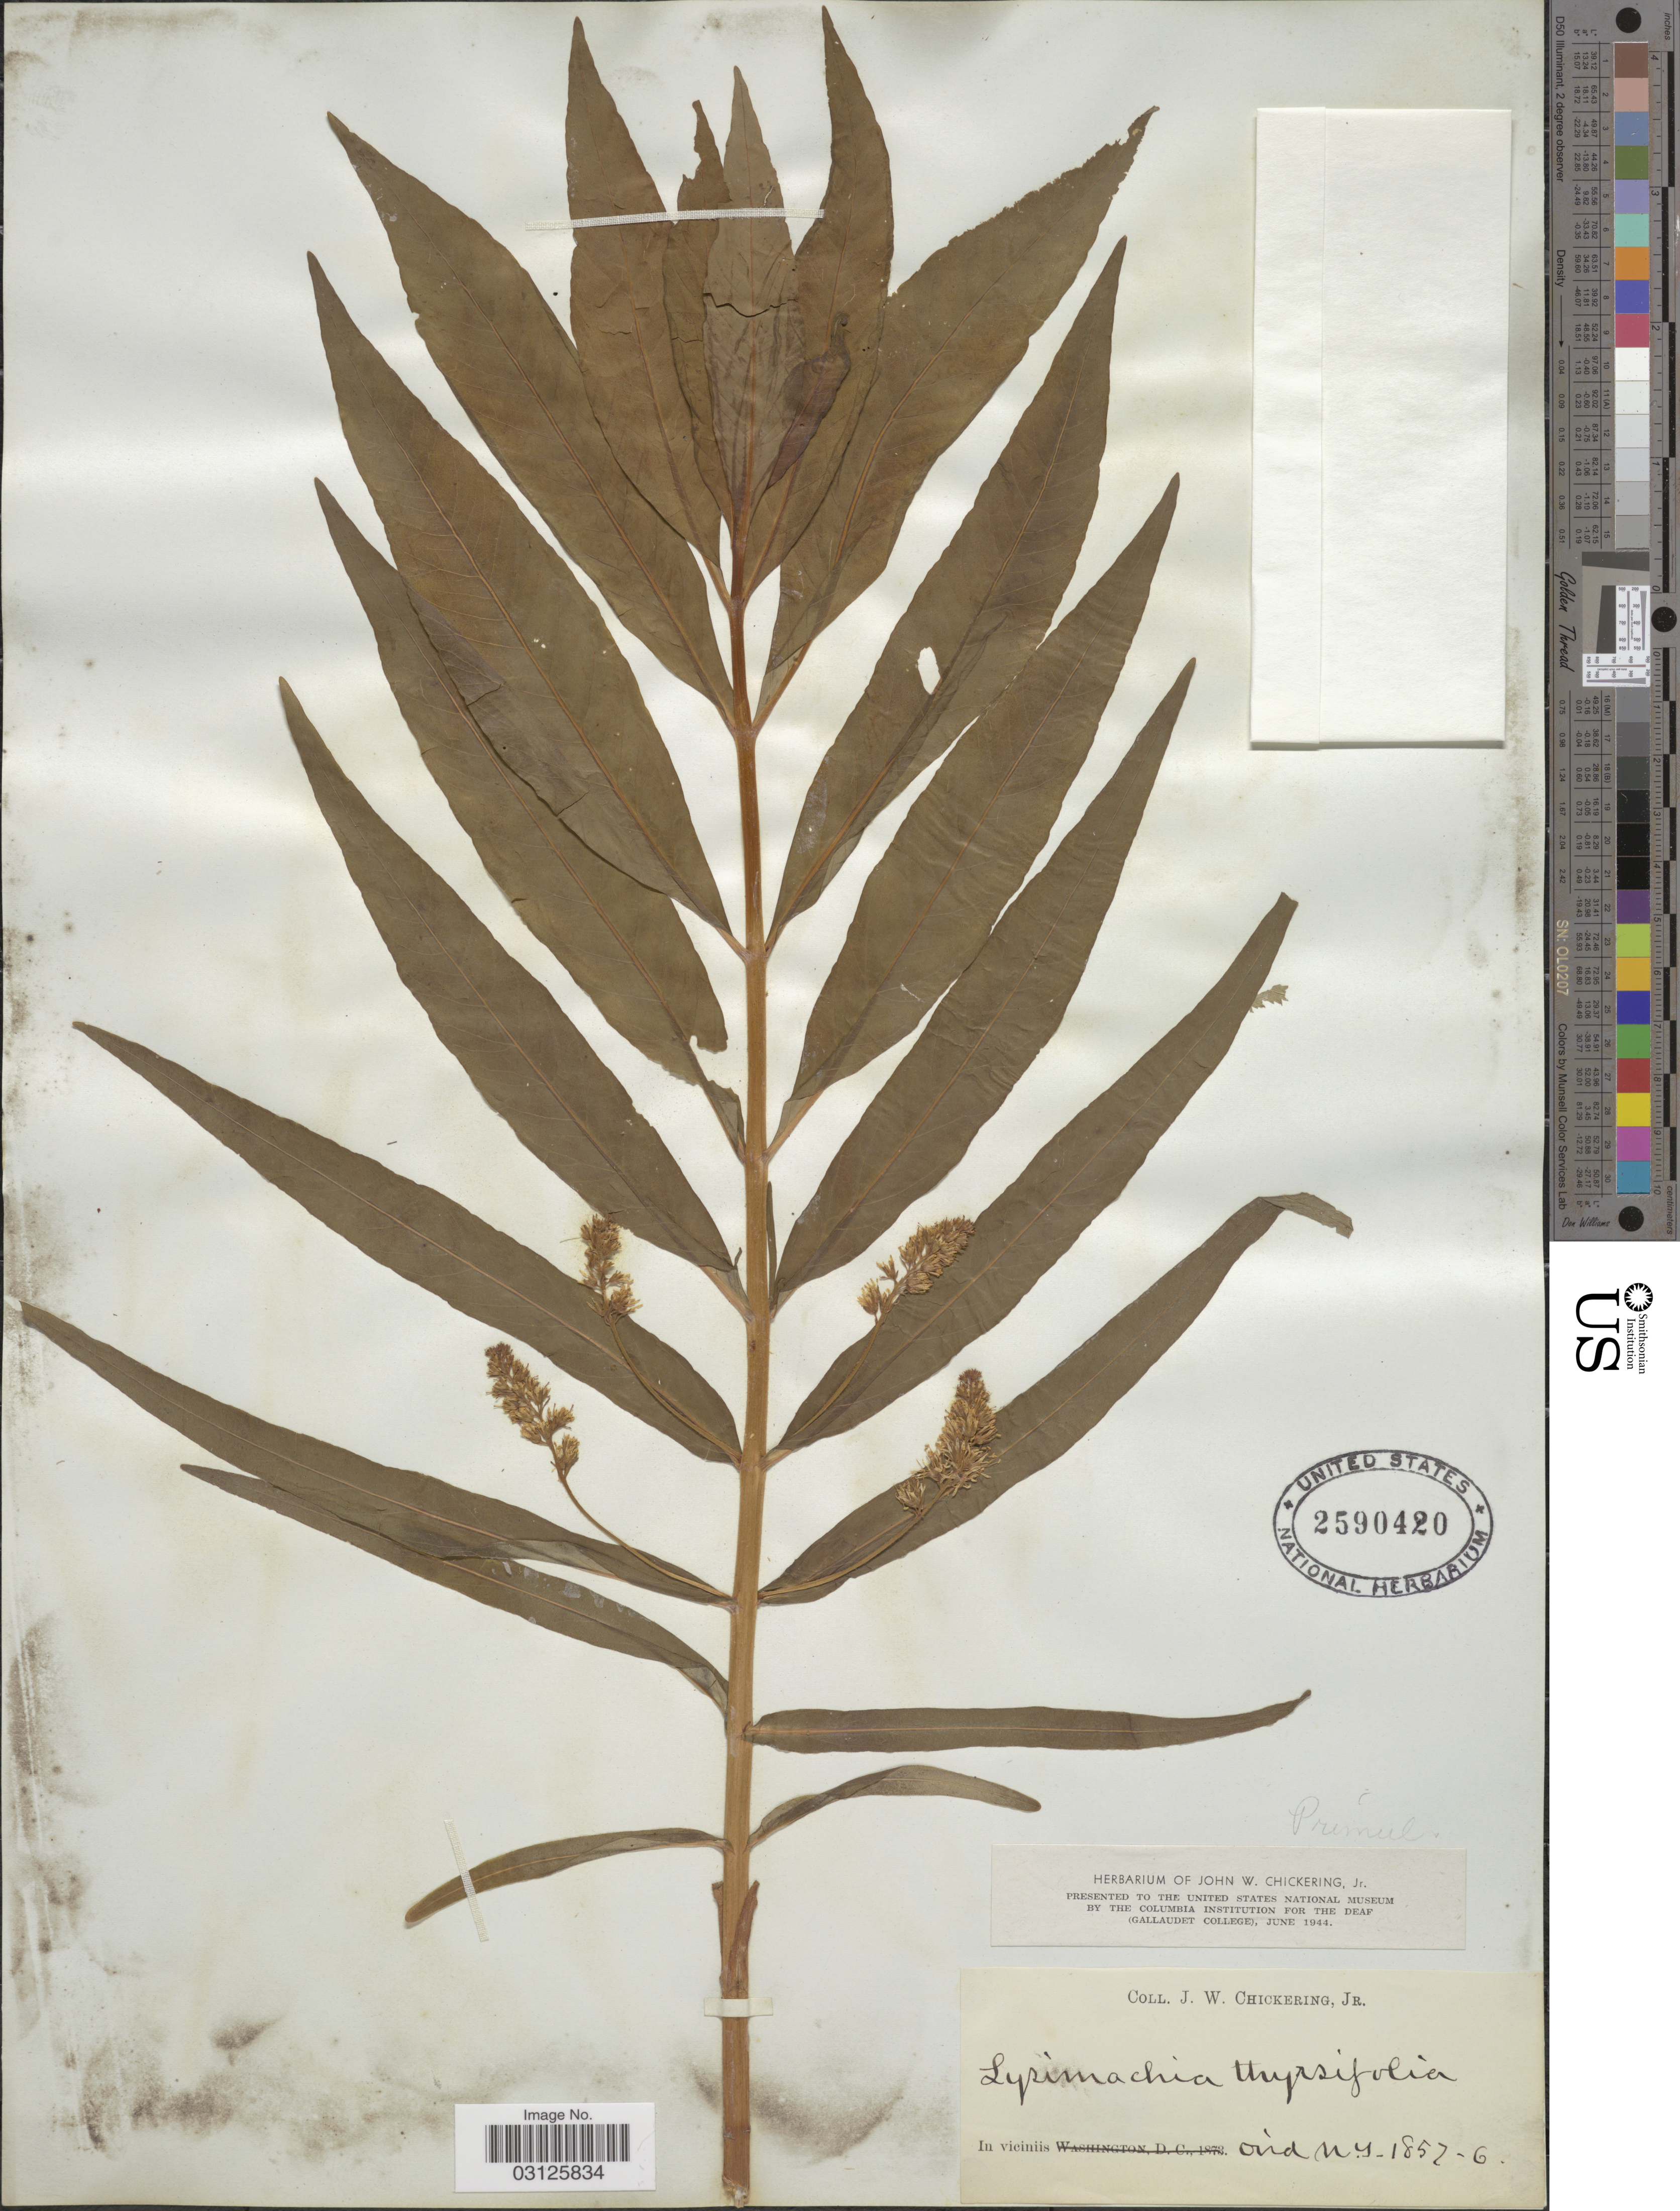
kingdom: Plantae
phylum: Tracheophyta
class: Magnoliopsida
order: Ericales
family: Primulaceae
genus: Lysimachia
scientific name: Lysimachia thyrsiflora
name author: L.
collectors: J. W. Chickering Jr.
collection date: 1857-06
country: United States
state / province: New York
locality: In viciniis Ovid N. Y.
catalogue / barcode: US 2590420